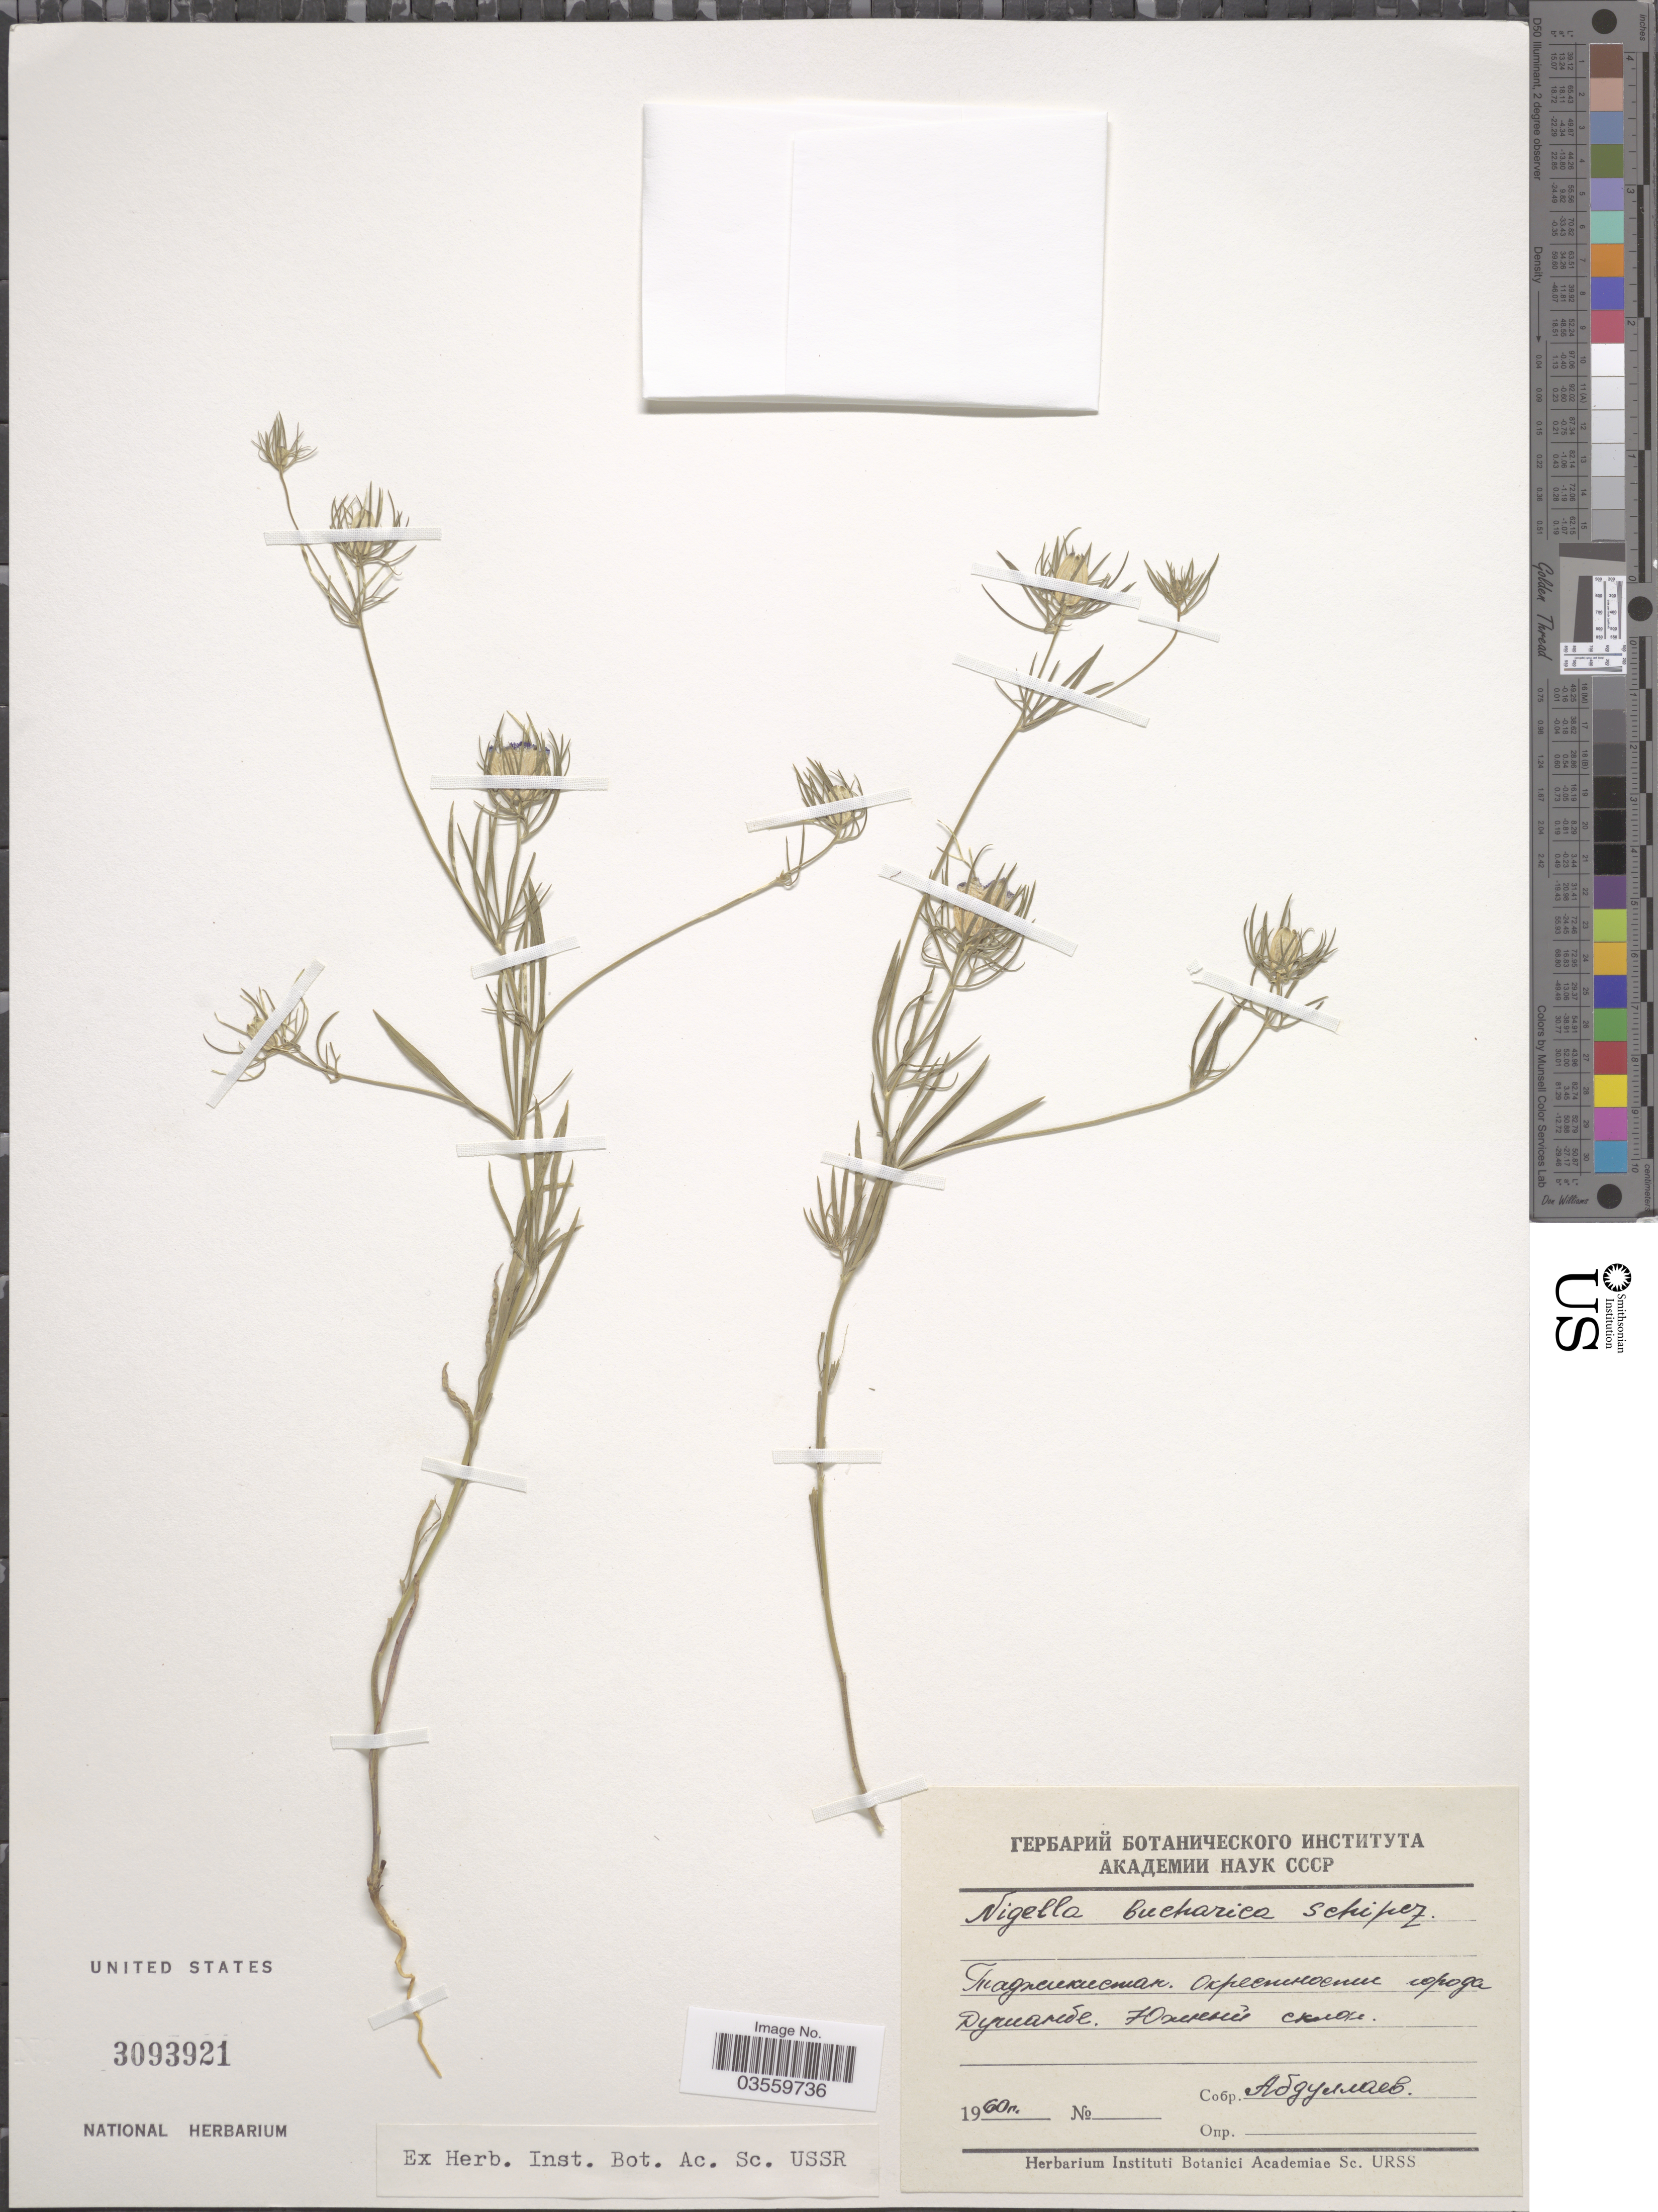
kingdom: Plantae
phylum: Tracheophyta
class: Magnoliopsida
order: Ranunculales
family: Ranunculaceae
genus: Nigella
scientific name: Nigella bucharica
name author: Schipcz.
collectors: Abdulaev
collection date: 1960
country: Tajikistan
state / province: Dushanbe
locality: Vicinity of Dushanbe.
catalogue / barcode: US 3093921